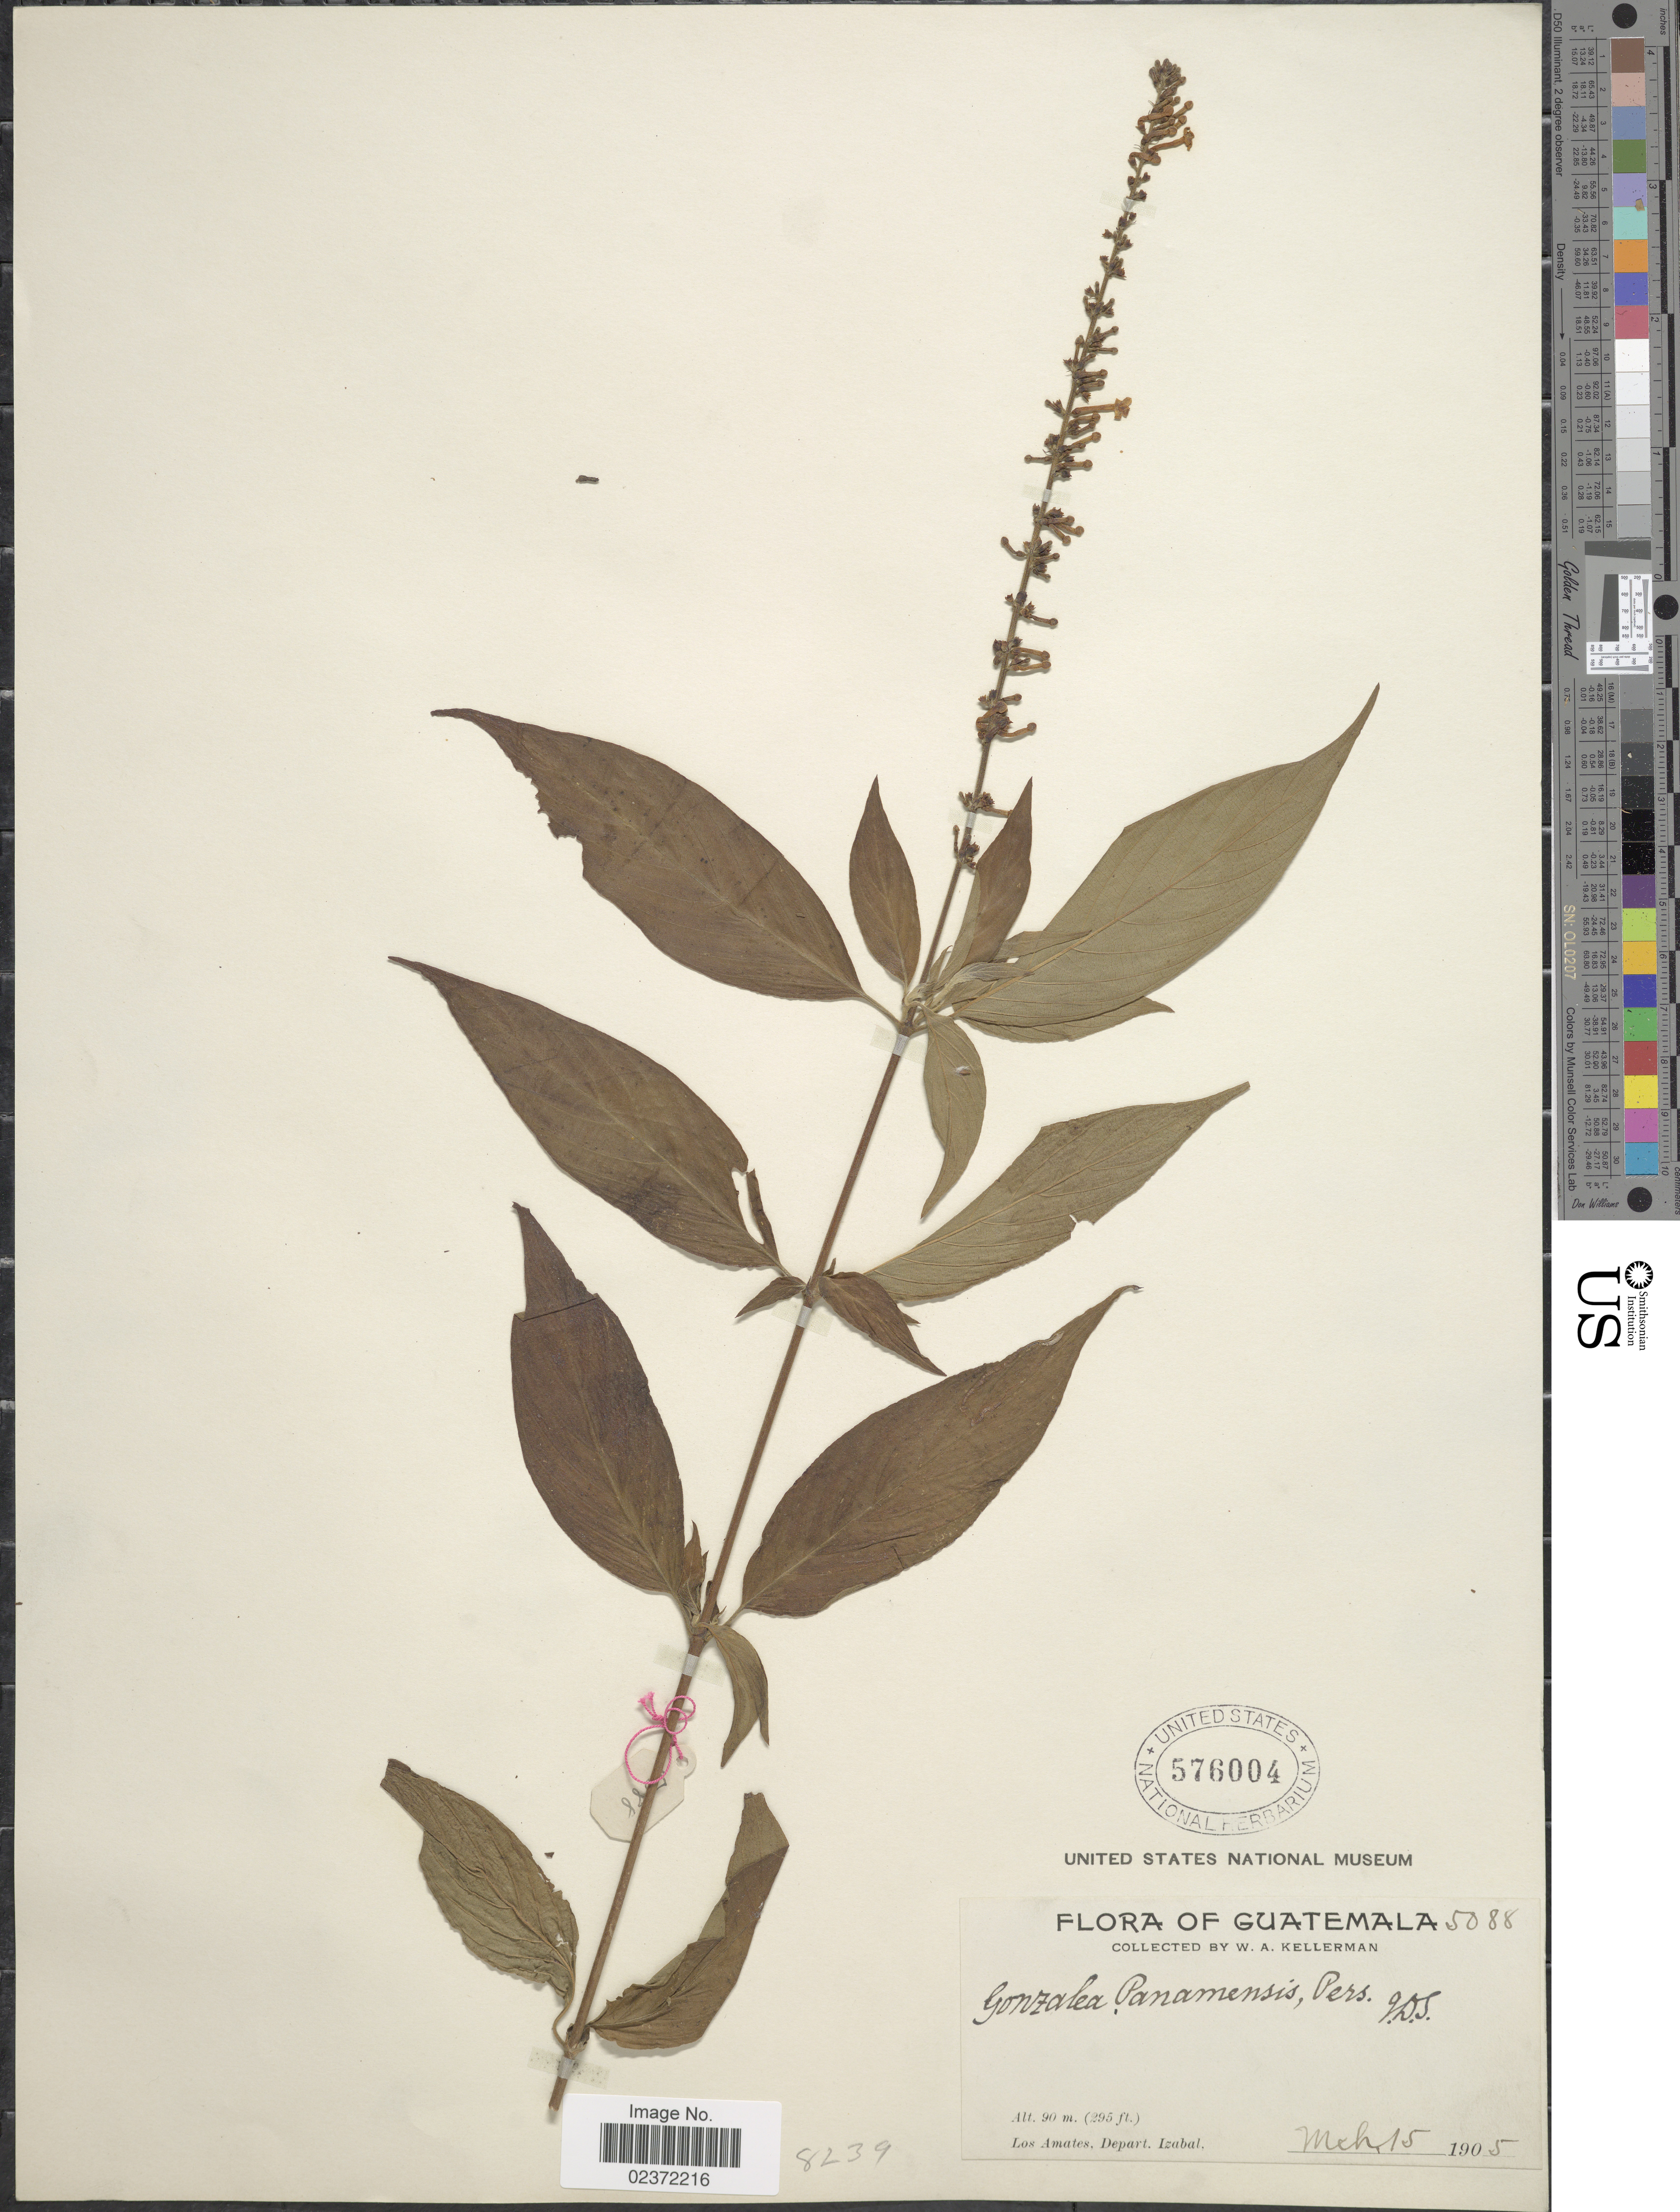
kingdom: Plantae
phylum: Tracheophyta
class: Magnoliopsida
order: Gentianales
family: Rubiaceae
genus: Gonzalagunia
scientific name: Gonzalagunia panamensis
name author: (Cav.) K. Schum.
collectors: W. Kellerman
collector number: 5088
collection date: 1905-03-15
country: Guatemala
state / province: Izabal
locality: Los Amates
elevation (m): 90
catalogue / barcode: US 576004